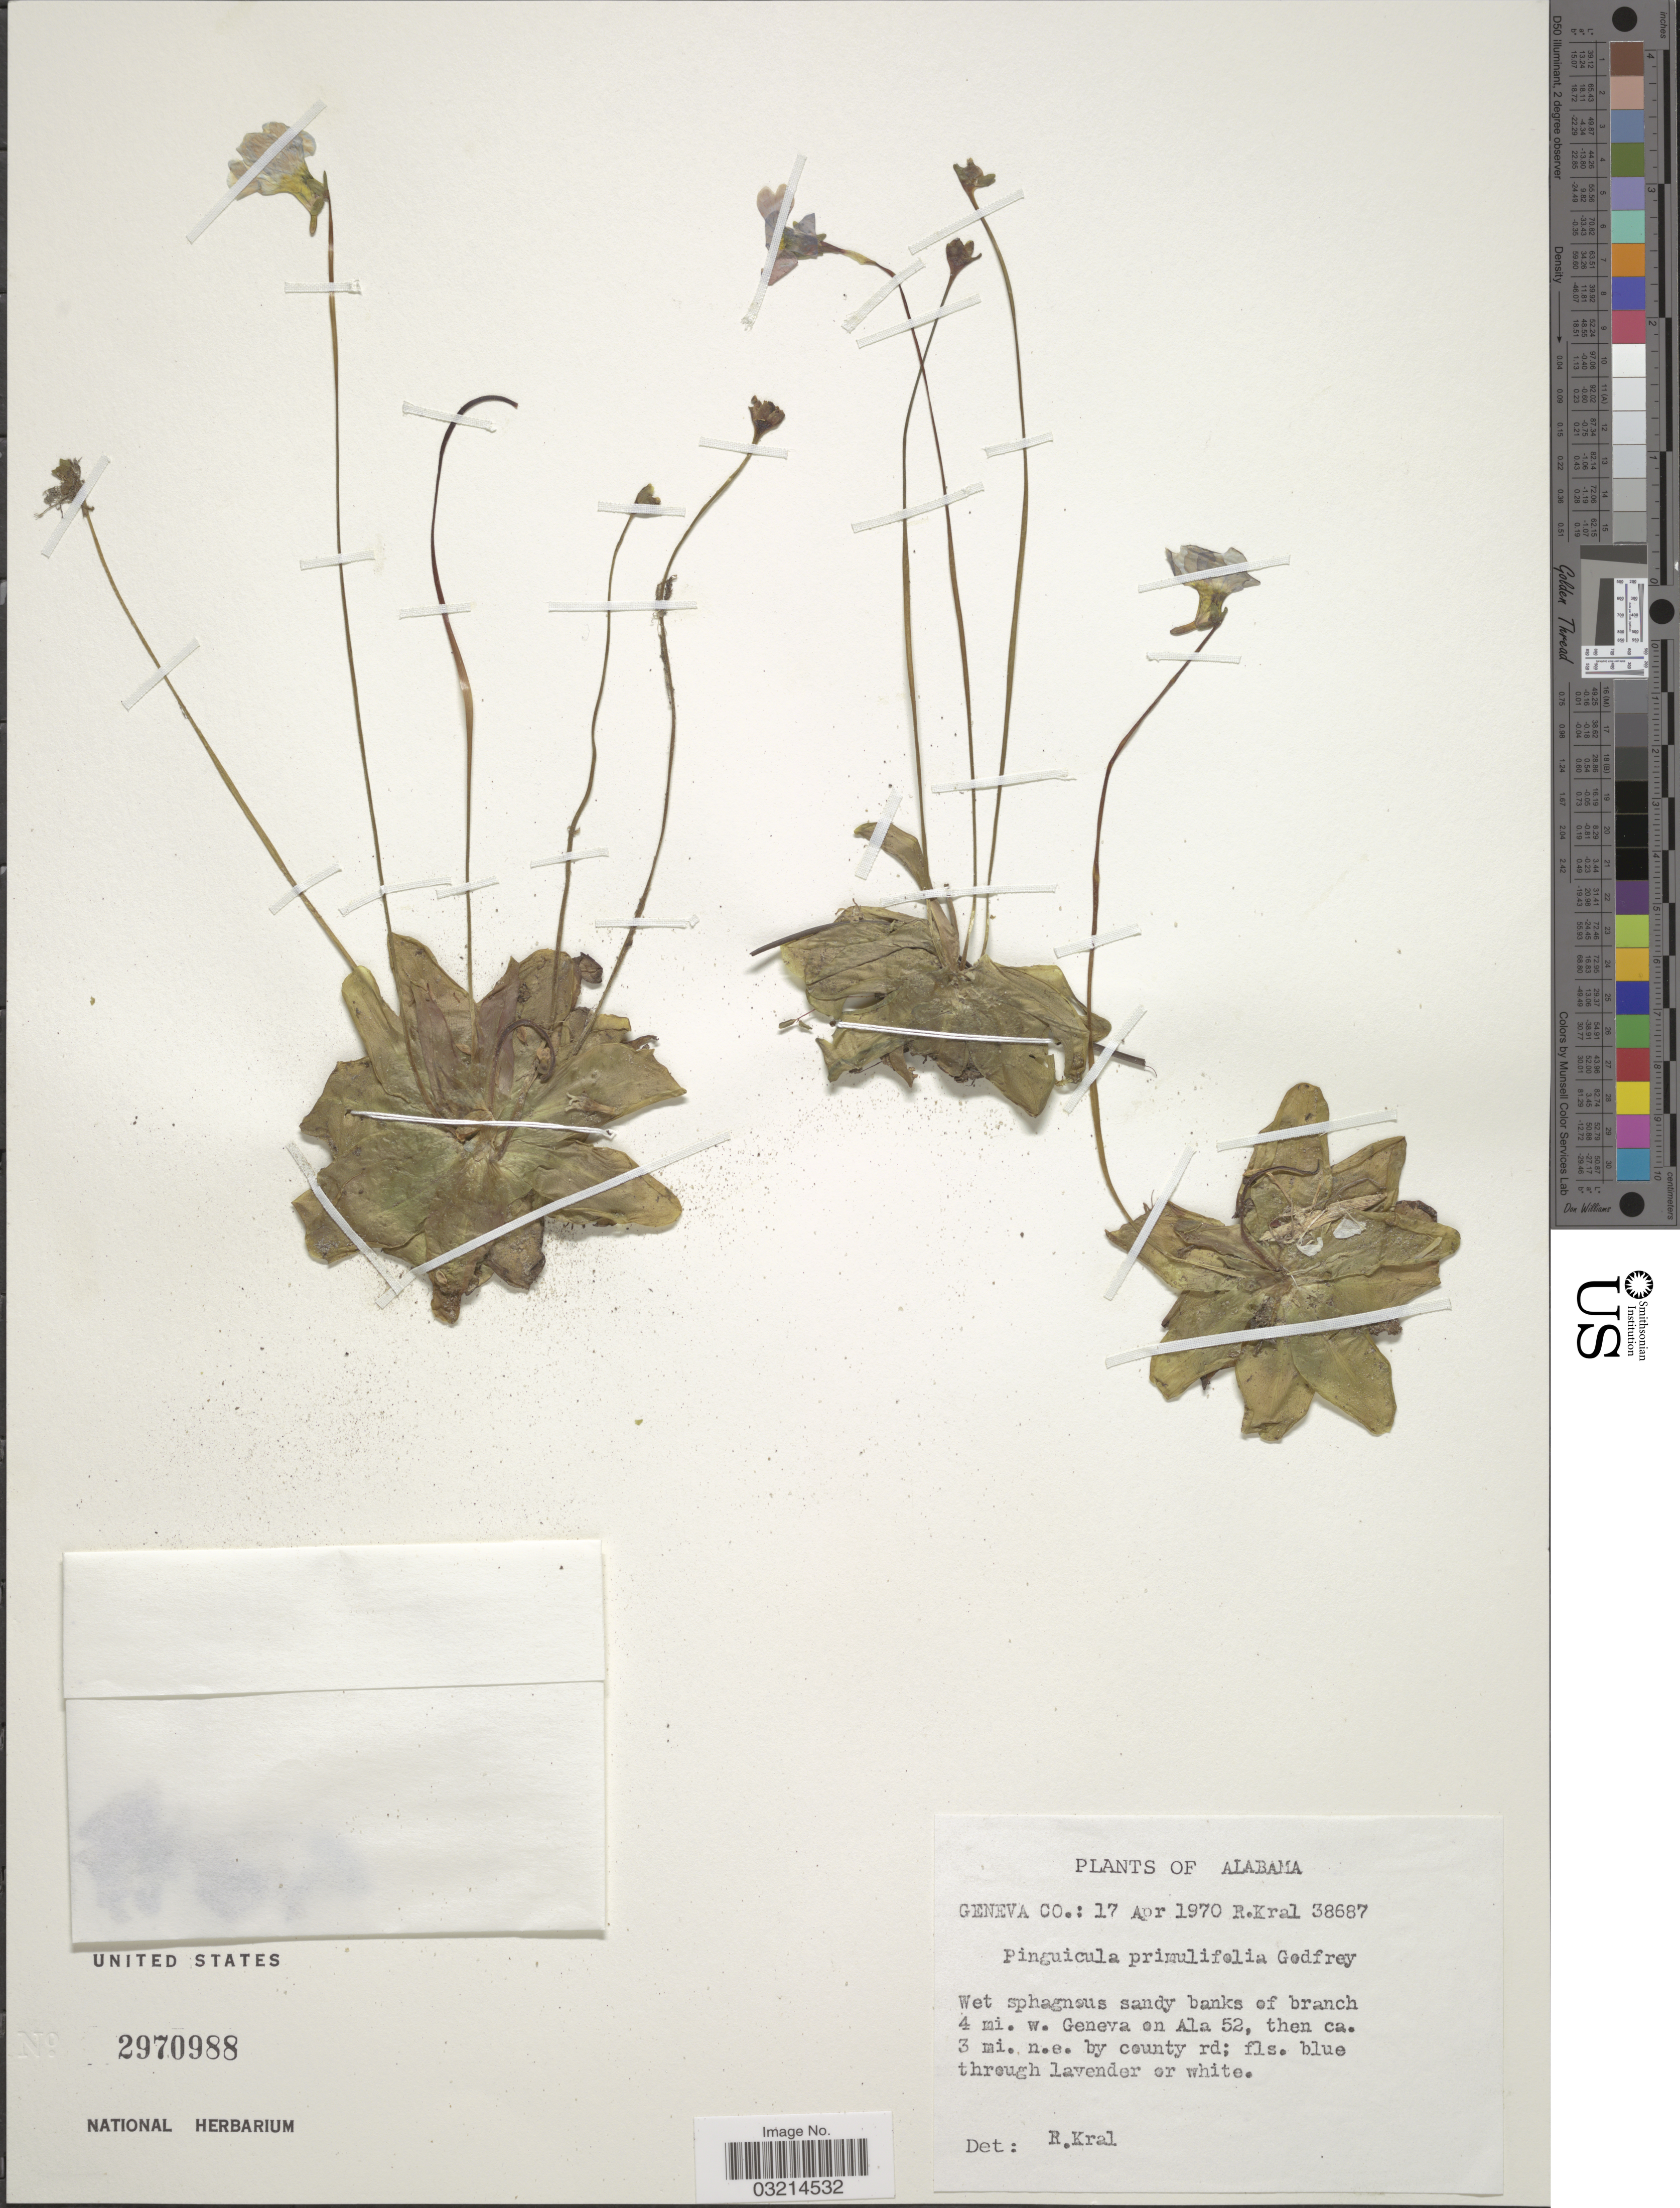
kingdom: Plantae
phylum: Tracheophyta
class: Magnoliopsida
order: Lamiales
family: Lentibulariaceae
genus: Pinguicula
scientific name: Pinguicula primuliflora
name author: C.E. Wood & R.K. Godfrey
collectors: R. Kral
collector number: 38687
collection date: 1970-04-17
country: United States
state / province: Alabama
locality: Geneva Co.: 4 mi. w. Geneva on Ala 52, then ca. 3 mi. n.e. by county rd.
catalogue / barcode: US 2970988